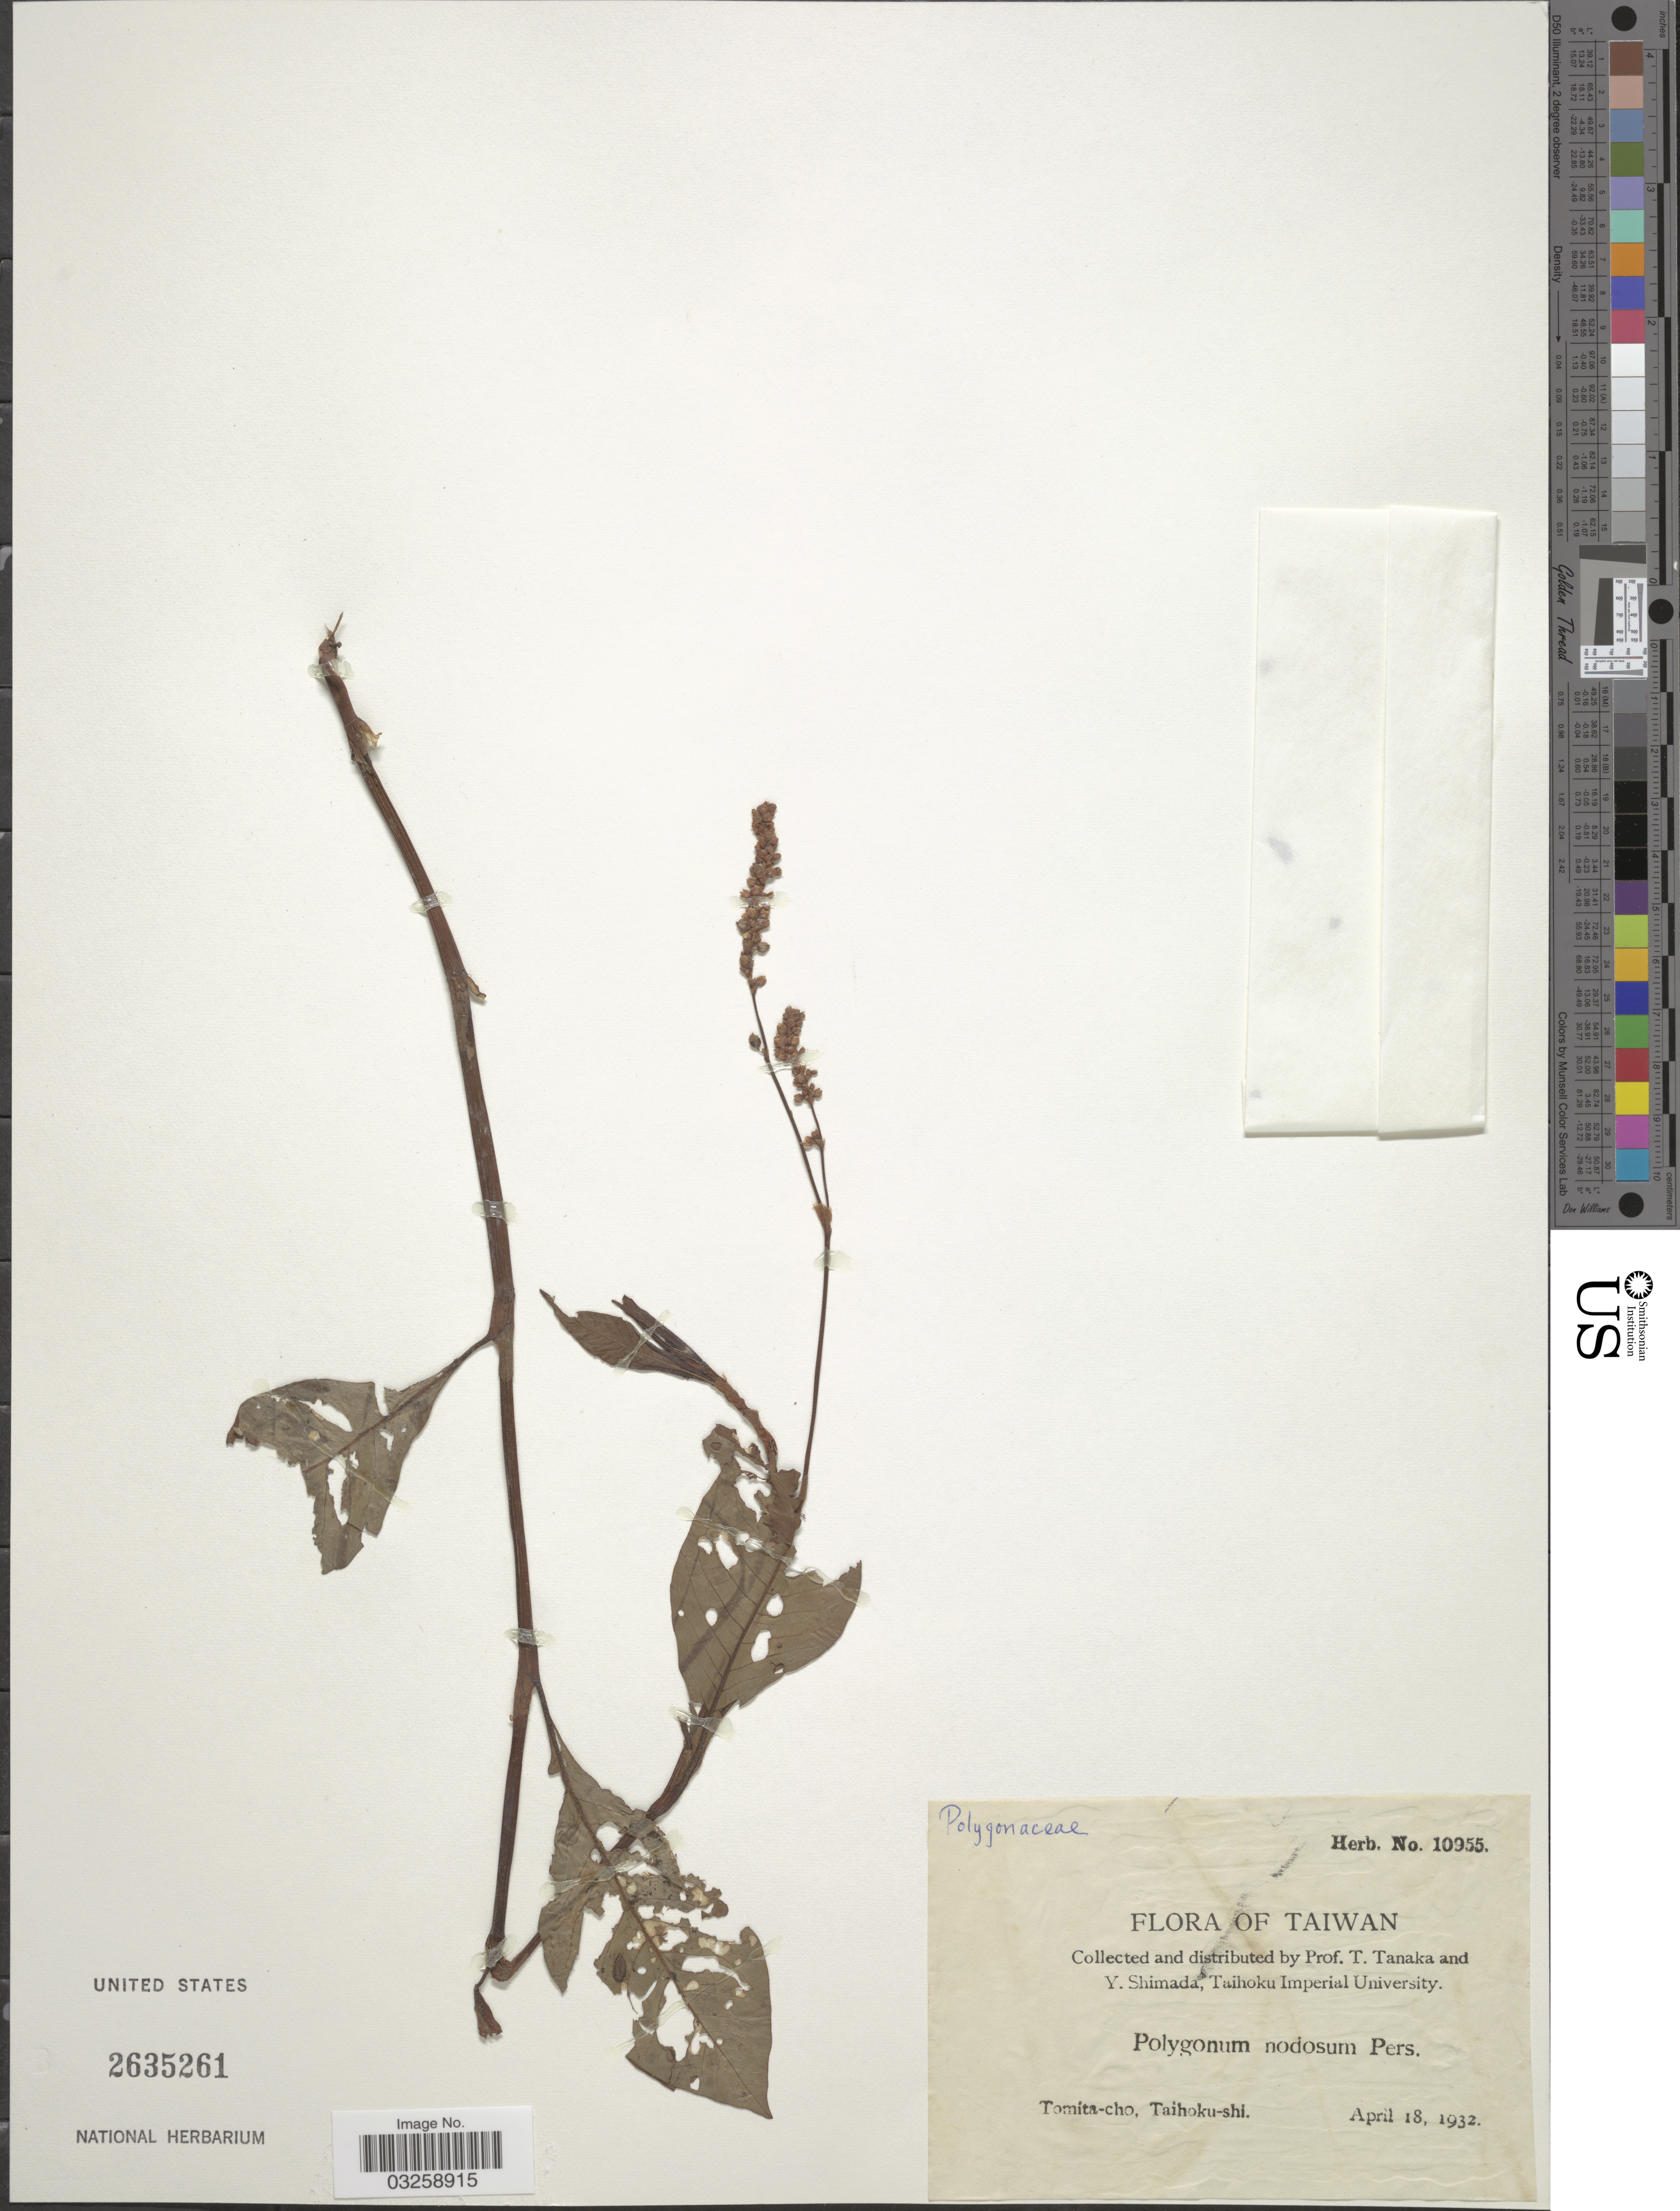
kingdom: Plantae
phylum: Tracheophyta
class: Magnoliopsida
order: Caryophyllales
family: Polygonaceae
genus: Polygonum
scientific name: Polygonum nodosum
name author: Pers.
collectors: T. Tanaka & Y. Shimada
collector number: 10955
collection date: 1932-04-18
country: Taiwan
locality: Tomita-cho, Taihoku-shi.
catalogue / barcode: US 2635261